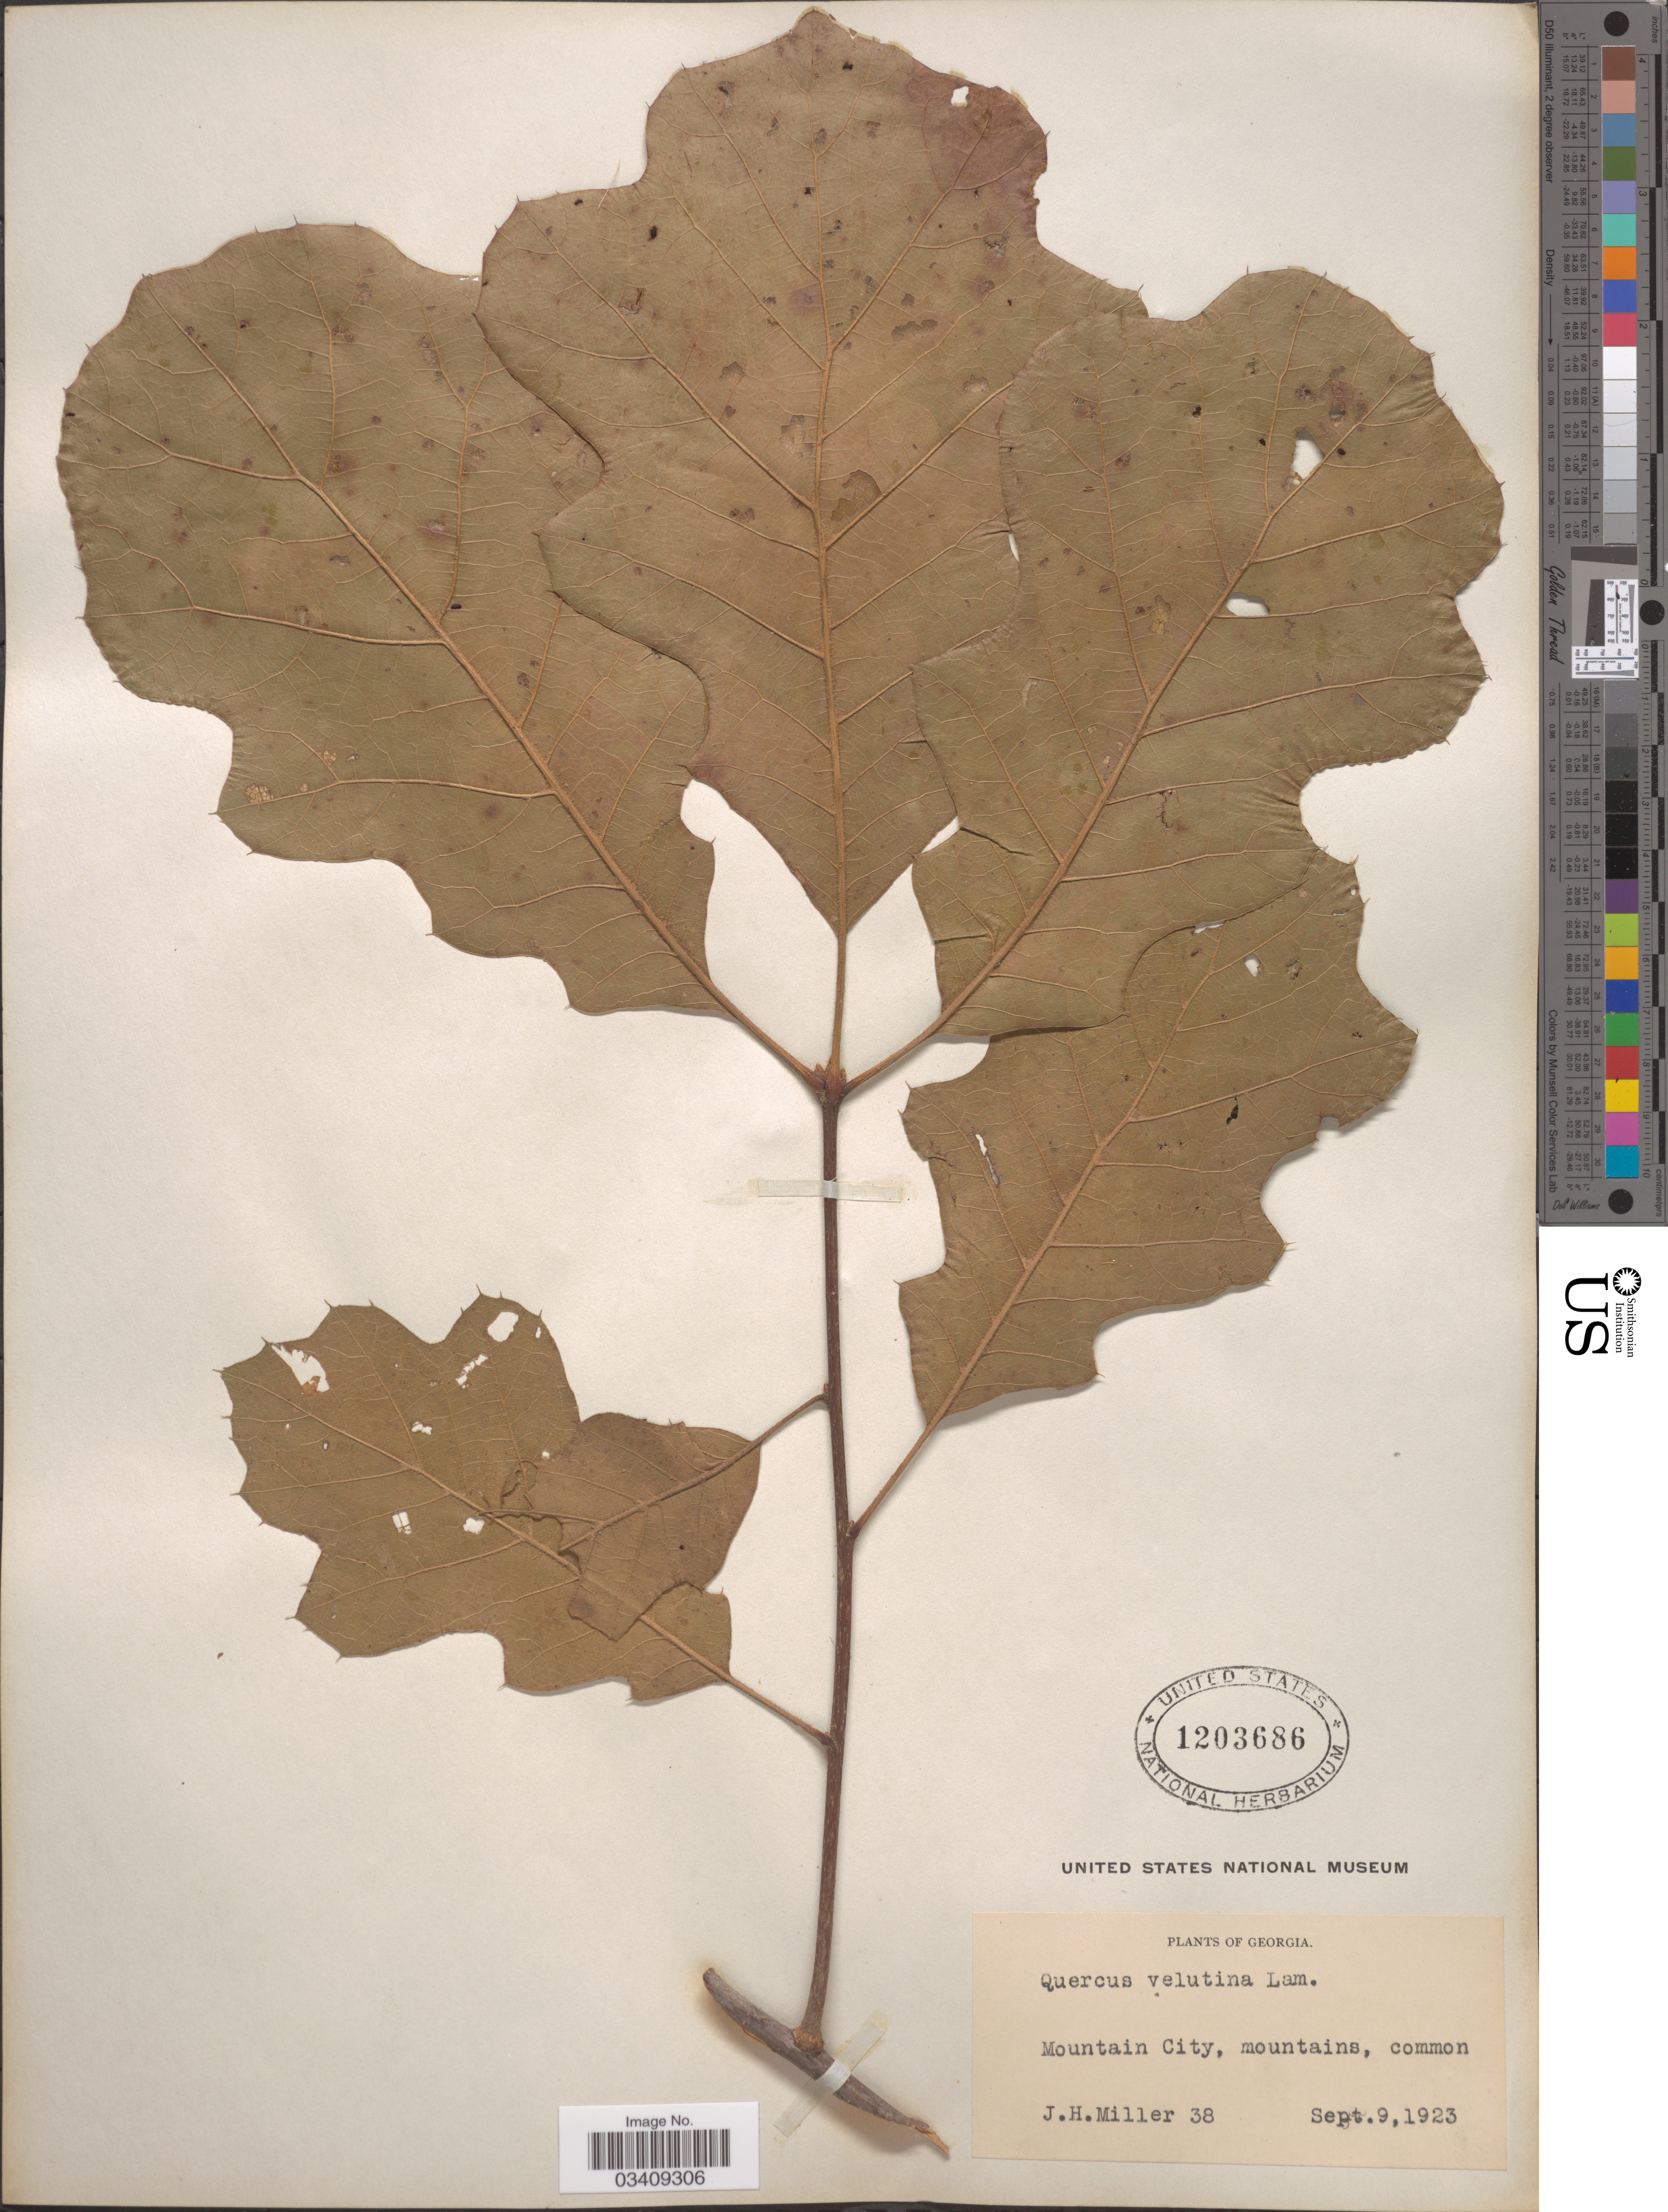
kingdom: Plantae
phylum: Tracheophyta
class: Magnoliopsida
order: Fagales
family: Fagaceae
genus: Quercus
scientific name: Quercus velutina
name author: Lam.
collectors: J. H. Miller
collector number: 38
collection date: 1923-09-09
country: United States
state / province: Georgia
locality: Mountain City, mountains, common.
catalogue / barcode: US 1203686